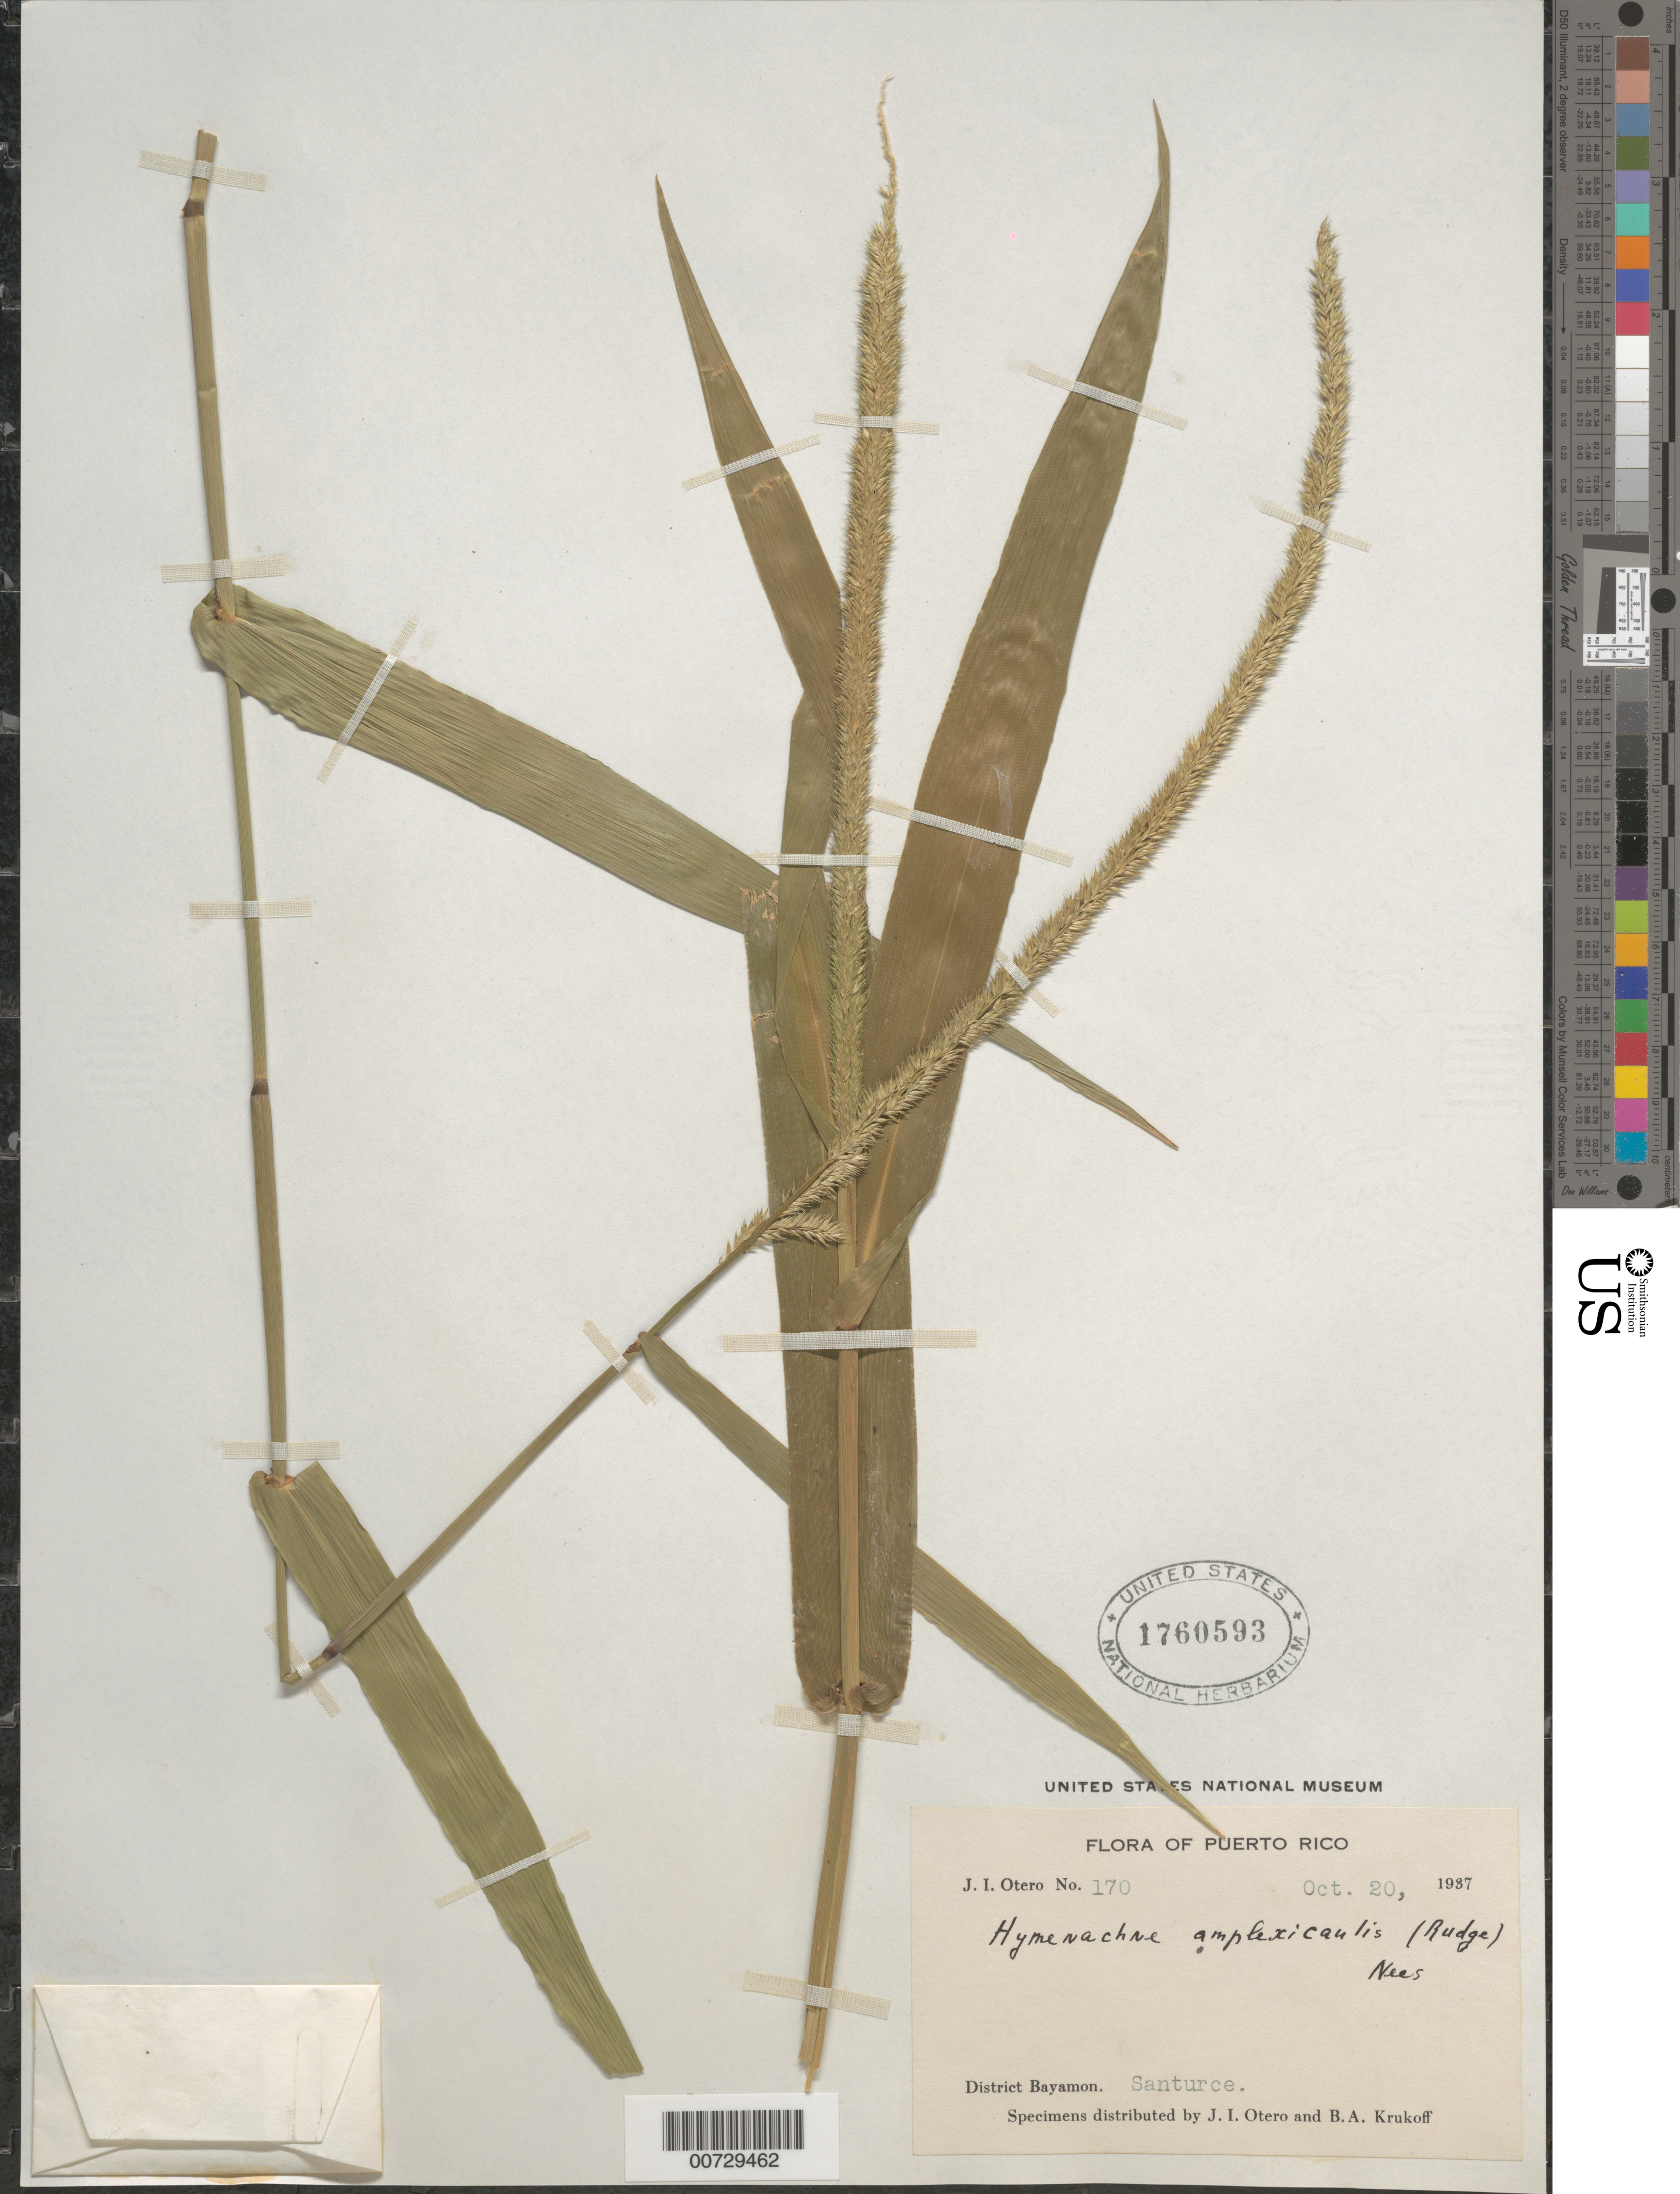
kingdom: Plantae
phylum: Tracheophyta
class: Liliopsida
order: Poales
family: Poaceae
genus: Hymenachne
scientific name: Hymenachne amplexicaulis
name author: (Rudge) Nees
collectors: J. Otero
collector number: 170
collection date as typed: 20 Oct 1937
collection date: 1937-10-20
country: Puerto Rico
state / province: Bayamón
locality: Bayamon, Santurce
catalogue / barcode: US 1760593